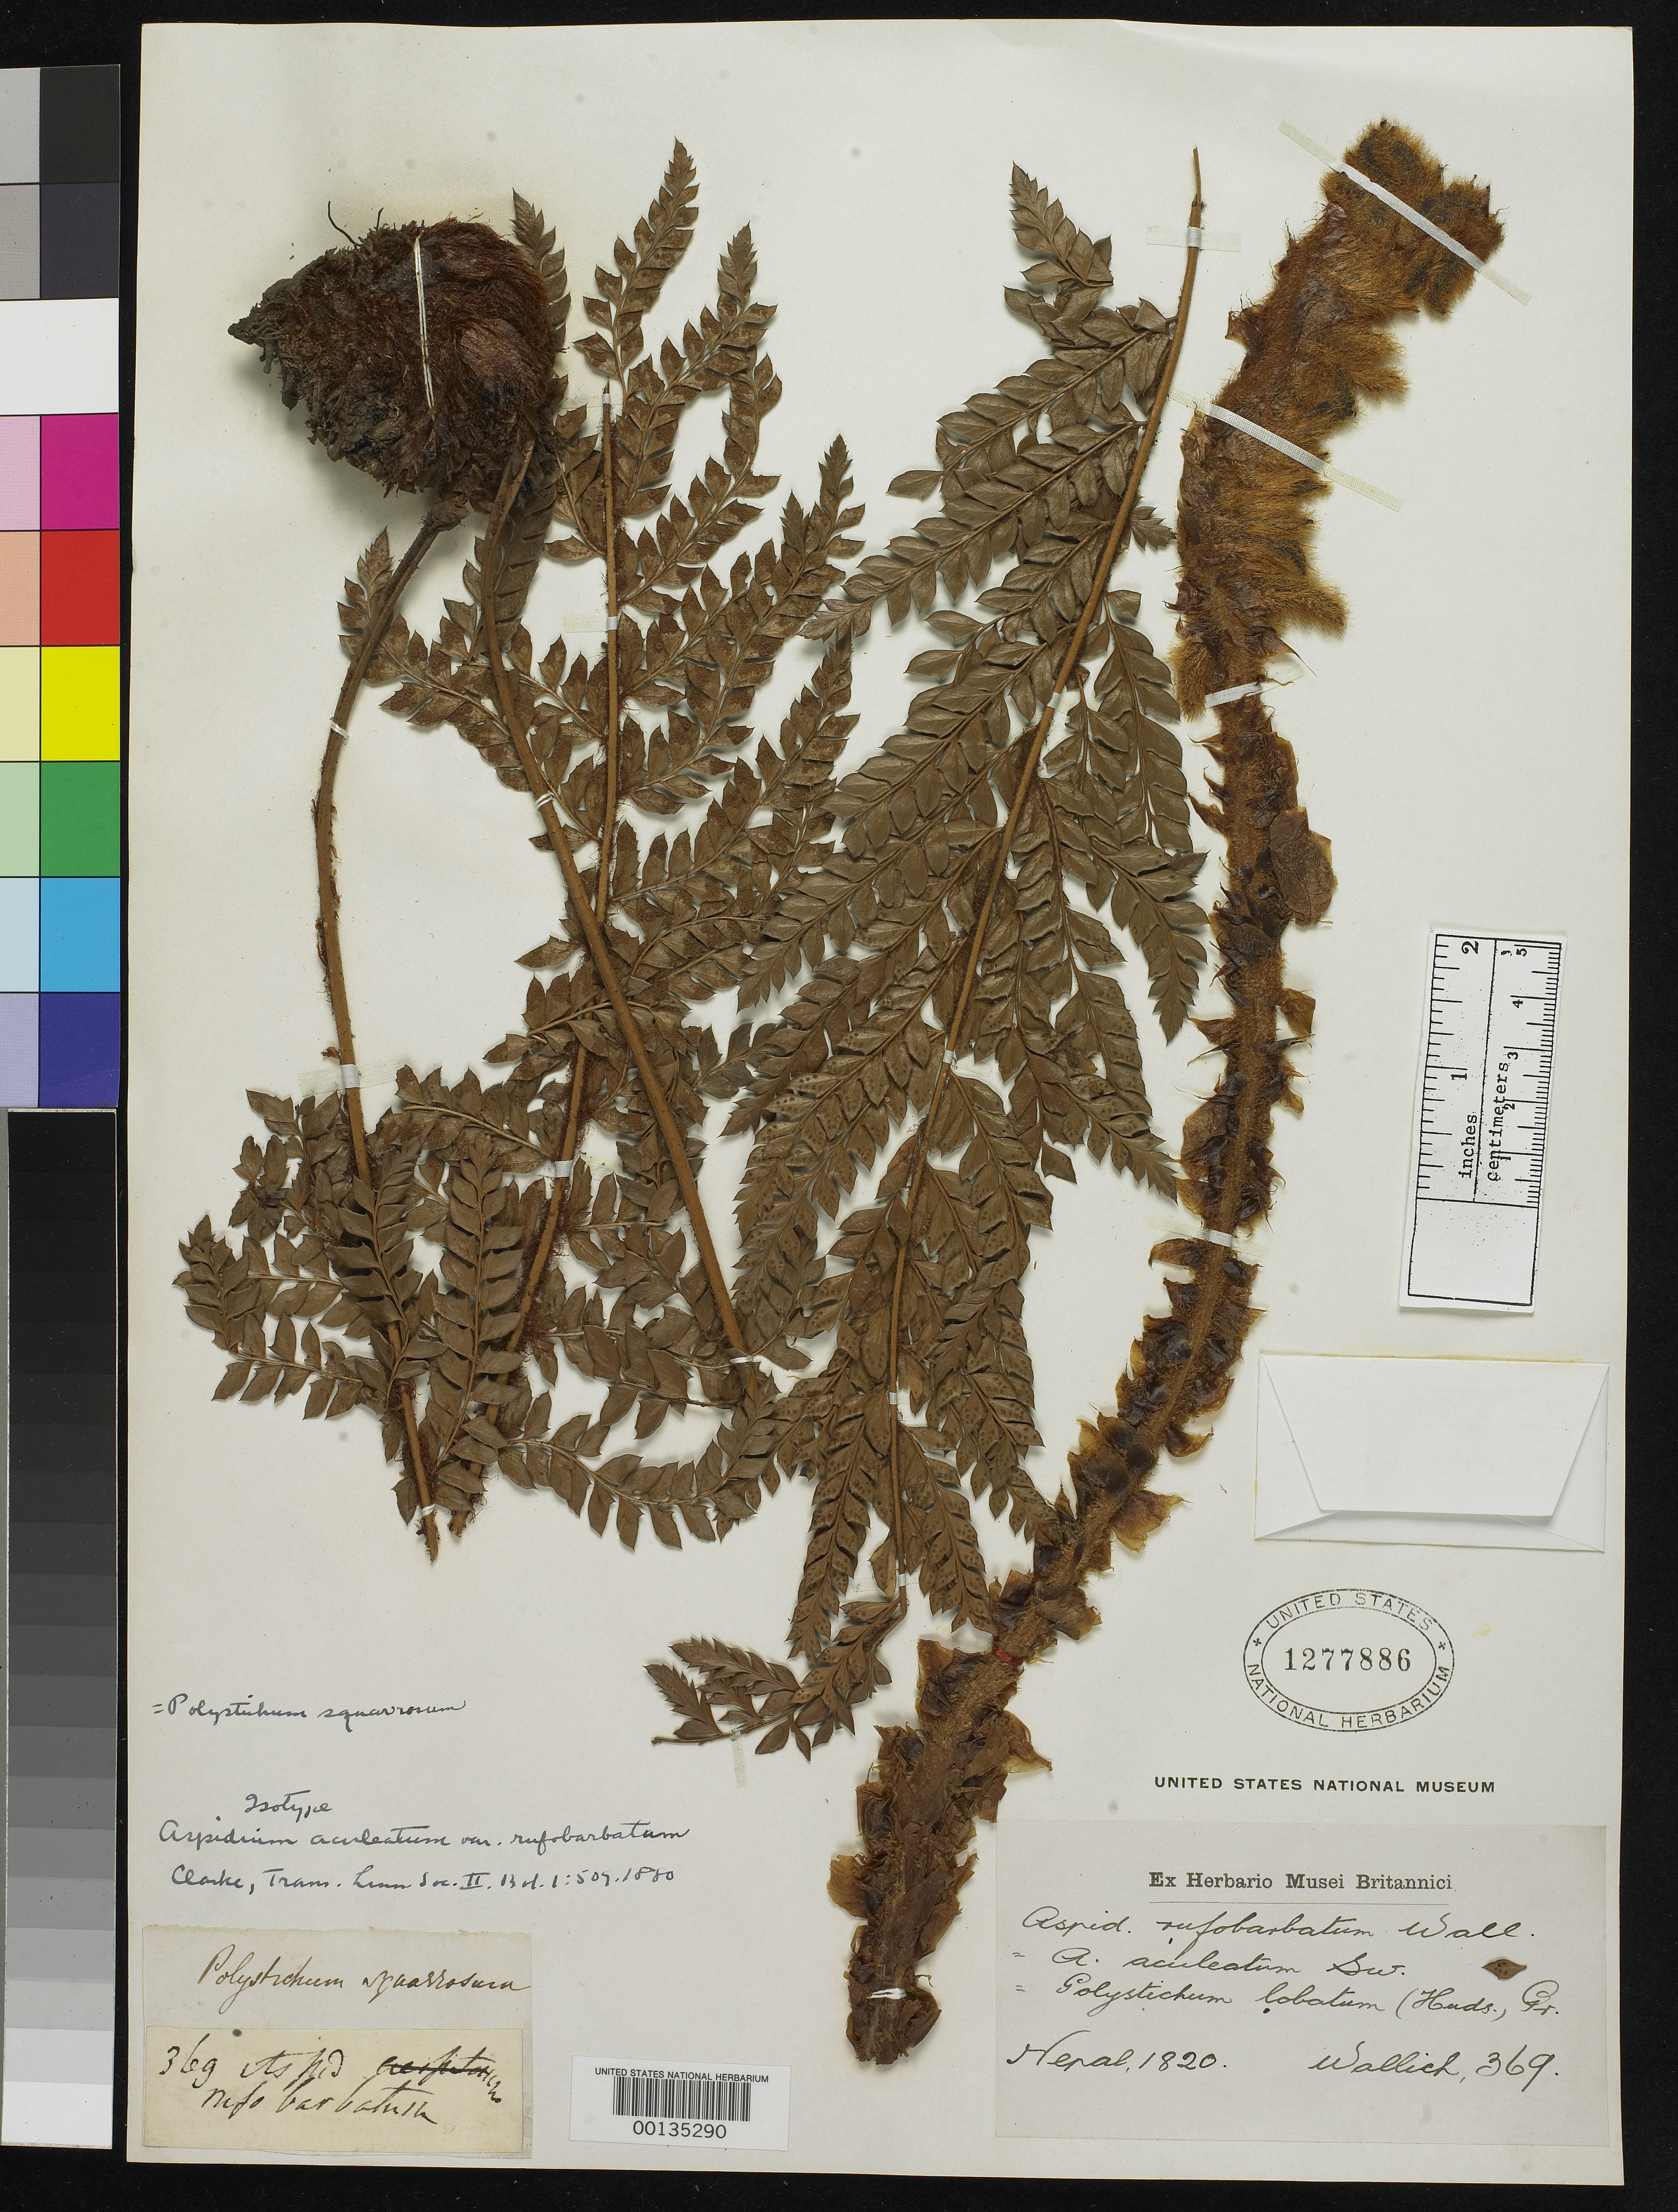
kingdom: Plantae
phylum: Tracheophyta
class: Polypodiopsida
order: Polypodiales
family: Tectariaceae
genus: Aspidium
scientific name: Aspidium aculeatum var. rufobarbatum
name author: C.B. Clarke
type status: Isotype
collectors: N. Wallich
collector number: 369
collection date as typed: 1820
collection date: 1820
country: Nepal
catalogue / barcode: US 1277886